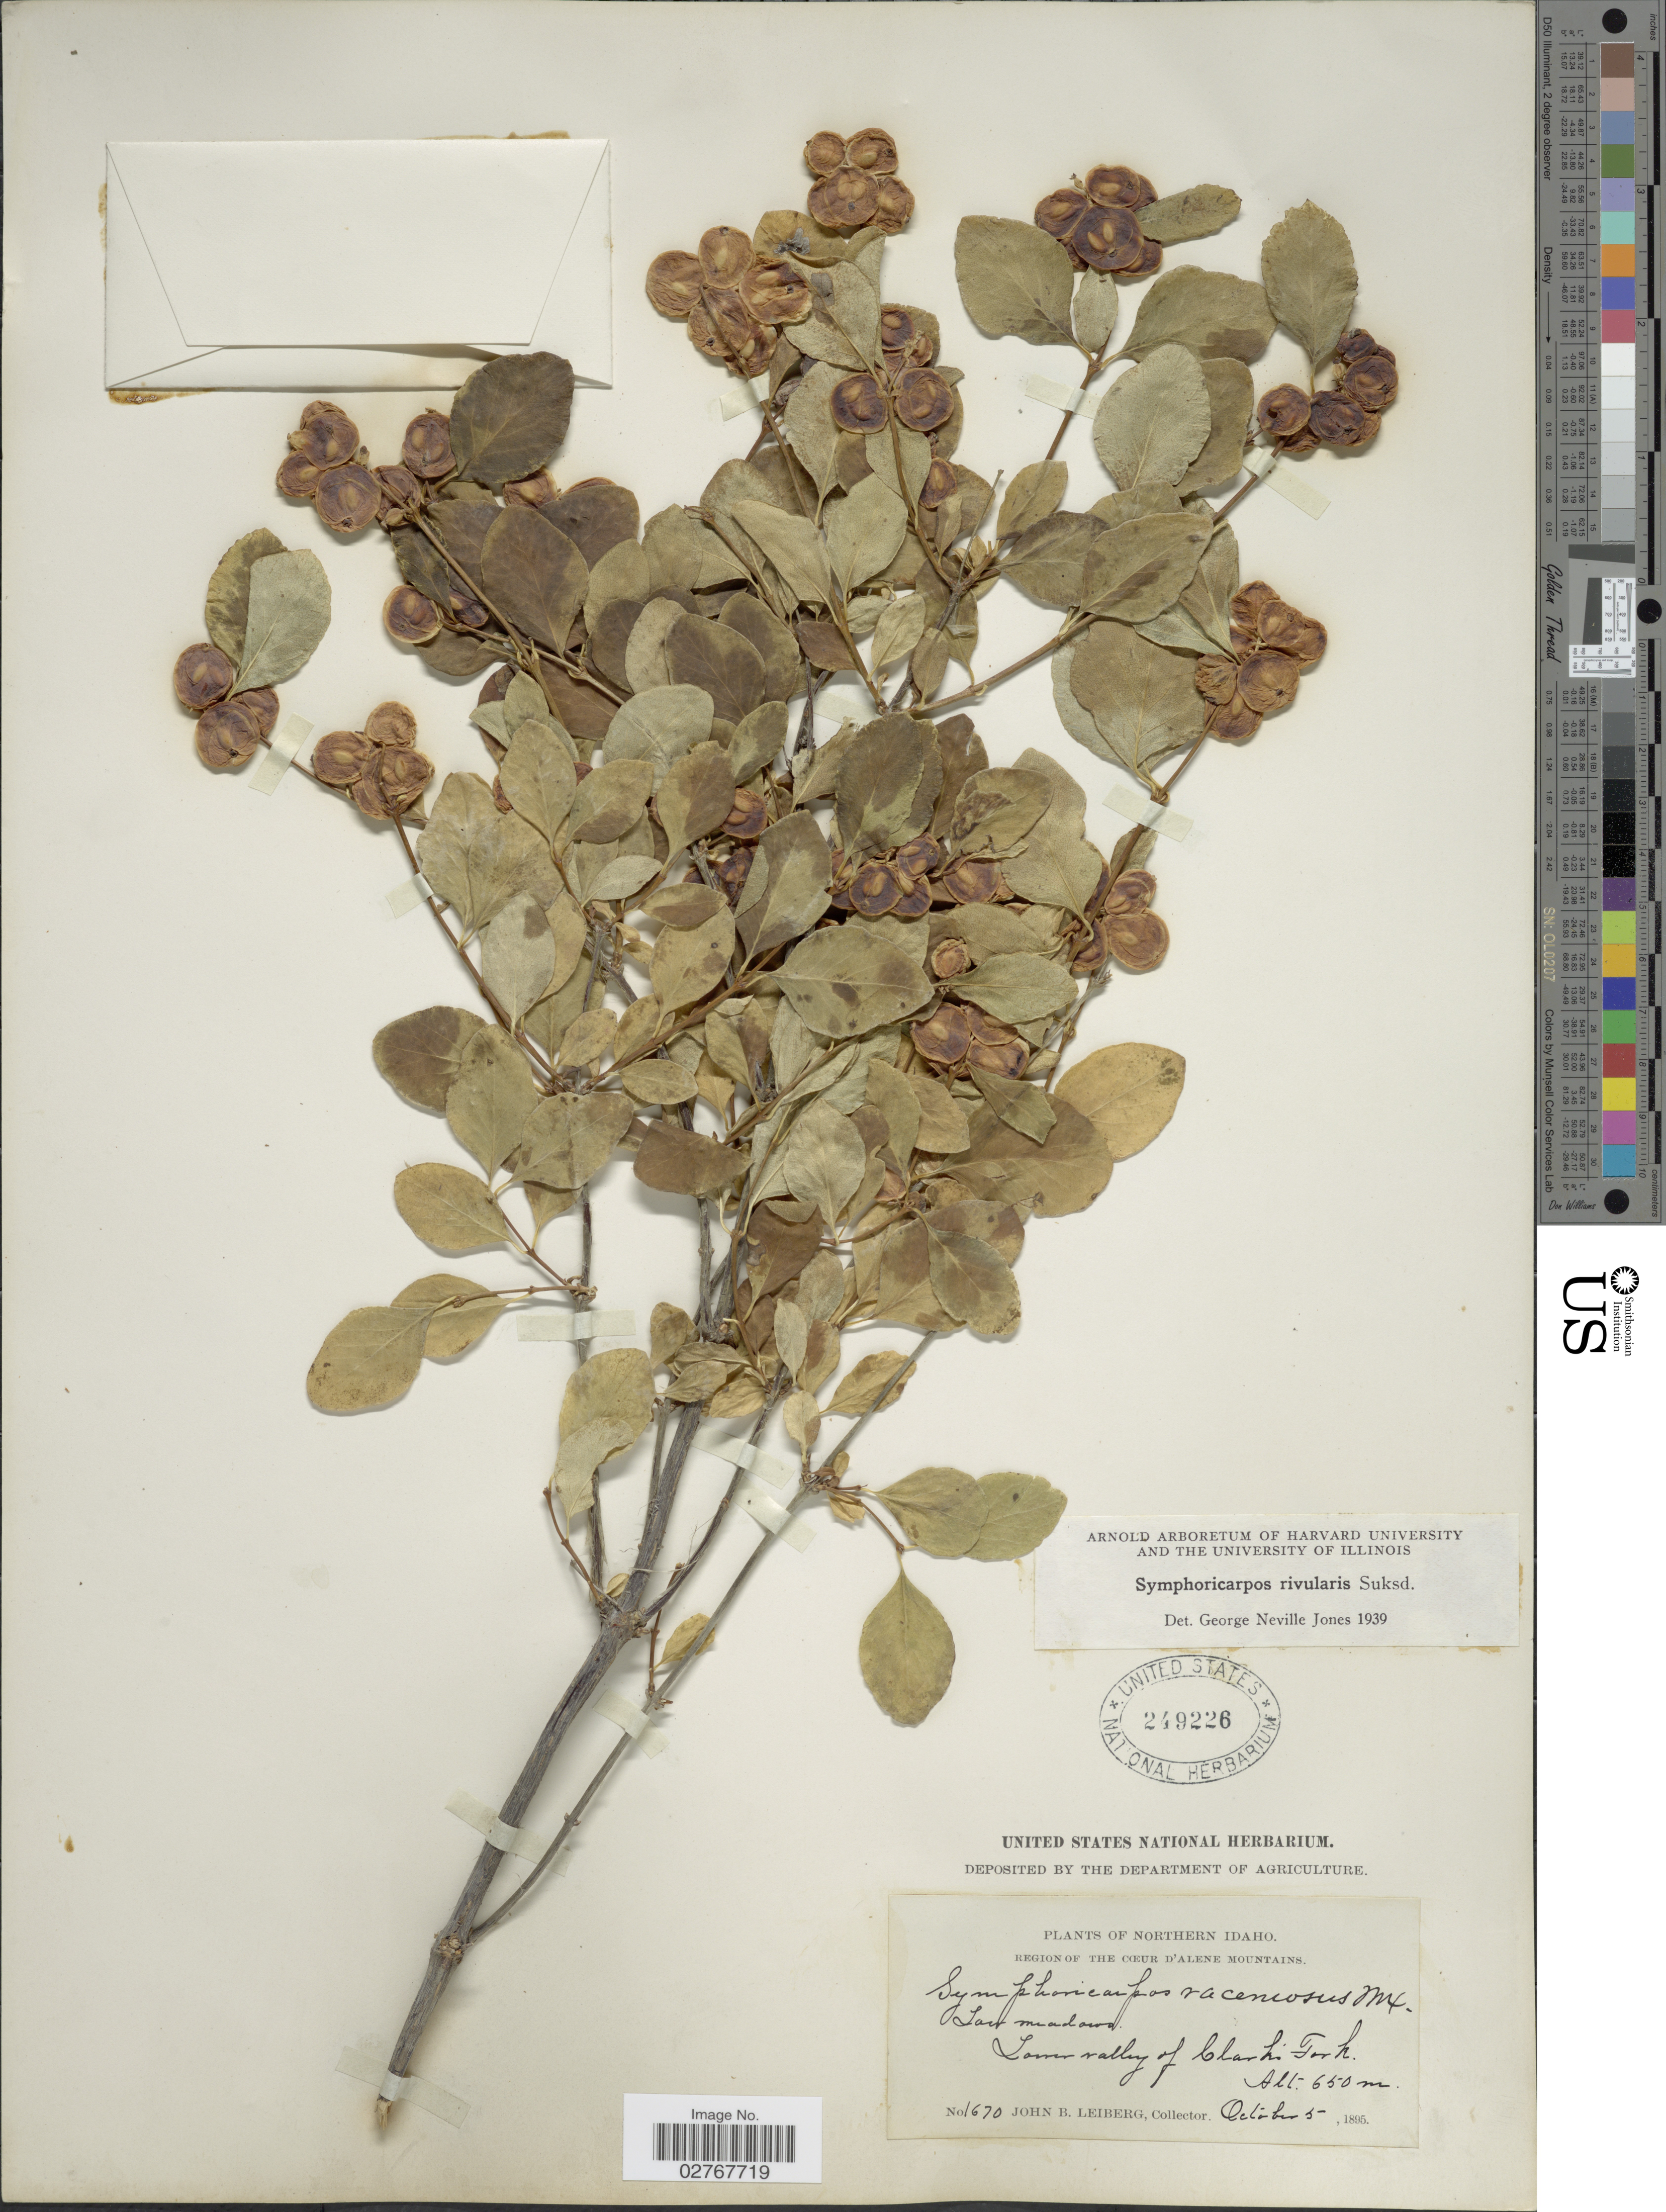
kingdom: Plantae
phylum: Tracheophyta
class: Magnoliopsida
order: Dipsacales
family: Caprifoliaceae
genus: Symphoricarpos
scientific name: Symphoricarpos rivularis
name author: Suksd.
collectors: J. B. Leiberg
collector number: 1670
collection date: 1895-10-05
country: United States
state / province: Idaho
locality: Northern Idaho. Region of the Cœur d' Alene Mountains. Lower valley of Clark's Fork.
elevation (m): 650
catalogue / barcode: US 249226